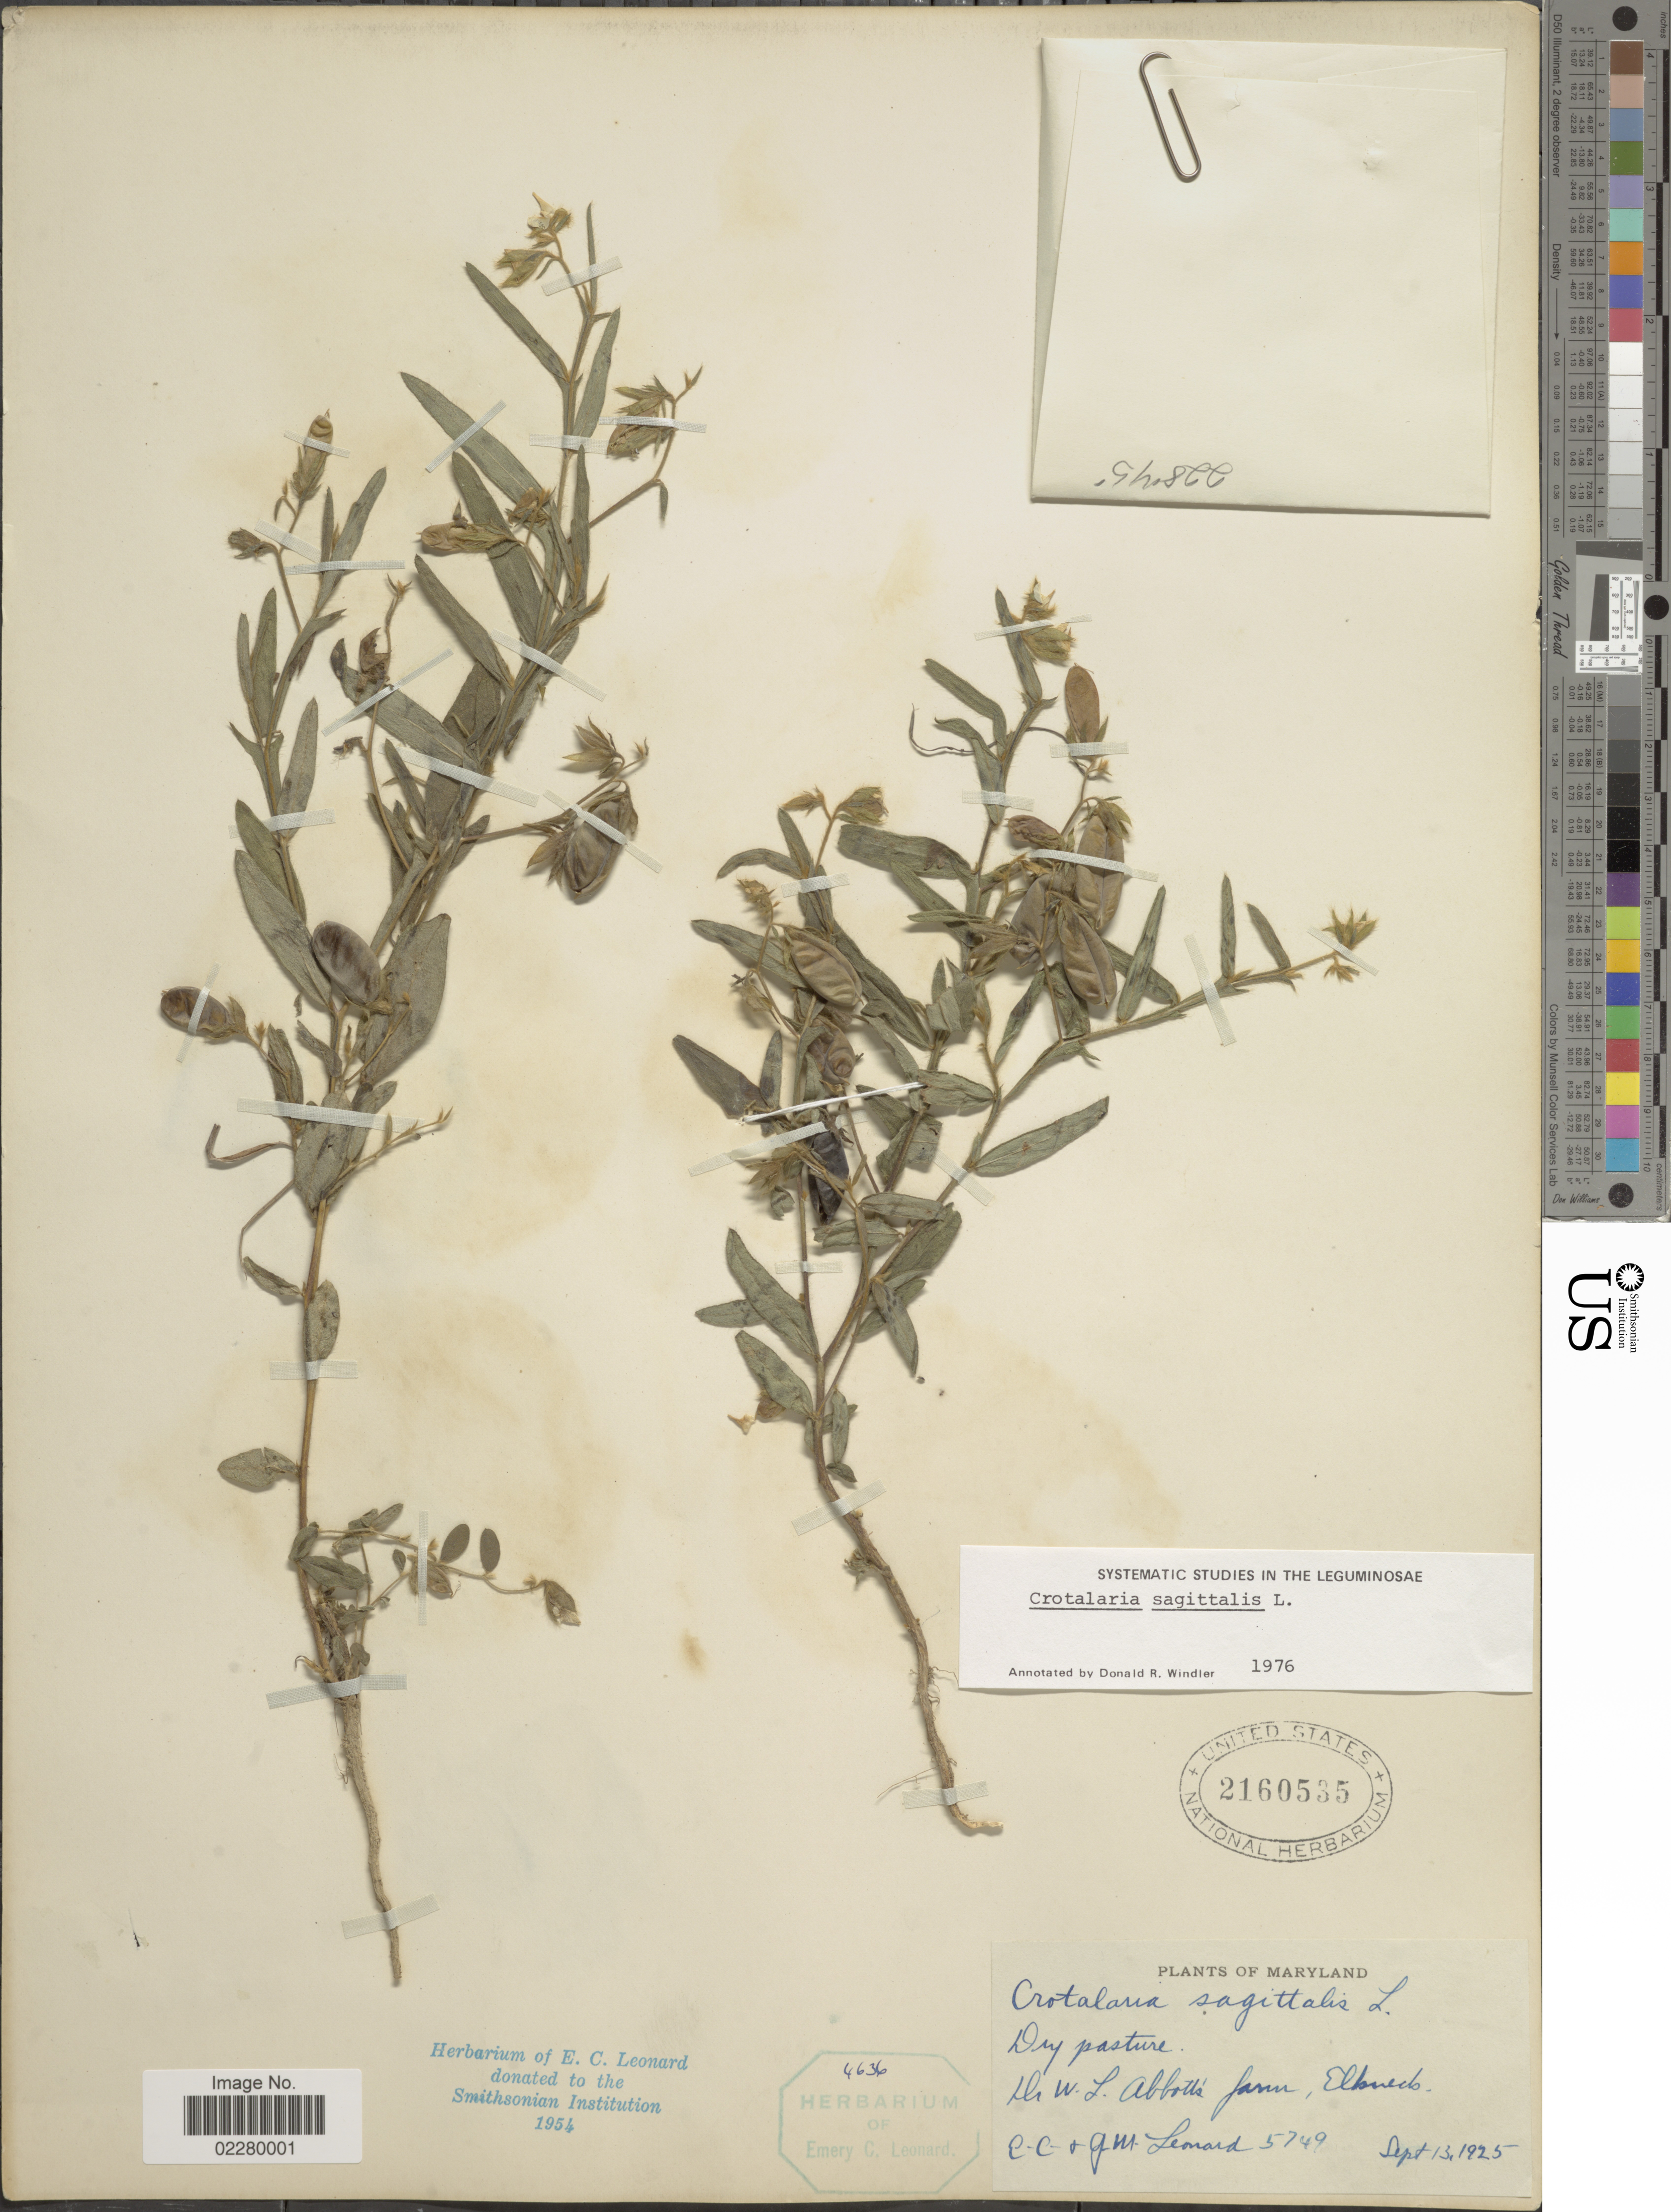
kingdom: Plantae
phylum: Tracheophyta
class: Magnoliopsida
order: Fabales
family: Fabaceae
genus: Crotalaria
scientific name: Crotalaria sagittalis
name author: L.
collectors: E. C. Leonard & G. M. Leonard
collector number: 5749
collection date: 1925-09-13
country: United States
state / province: Maryland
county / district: Cecil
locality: Dry pasture. Dr W.L. Abbott's farm, Elkneck.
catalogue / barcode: US 2160535